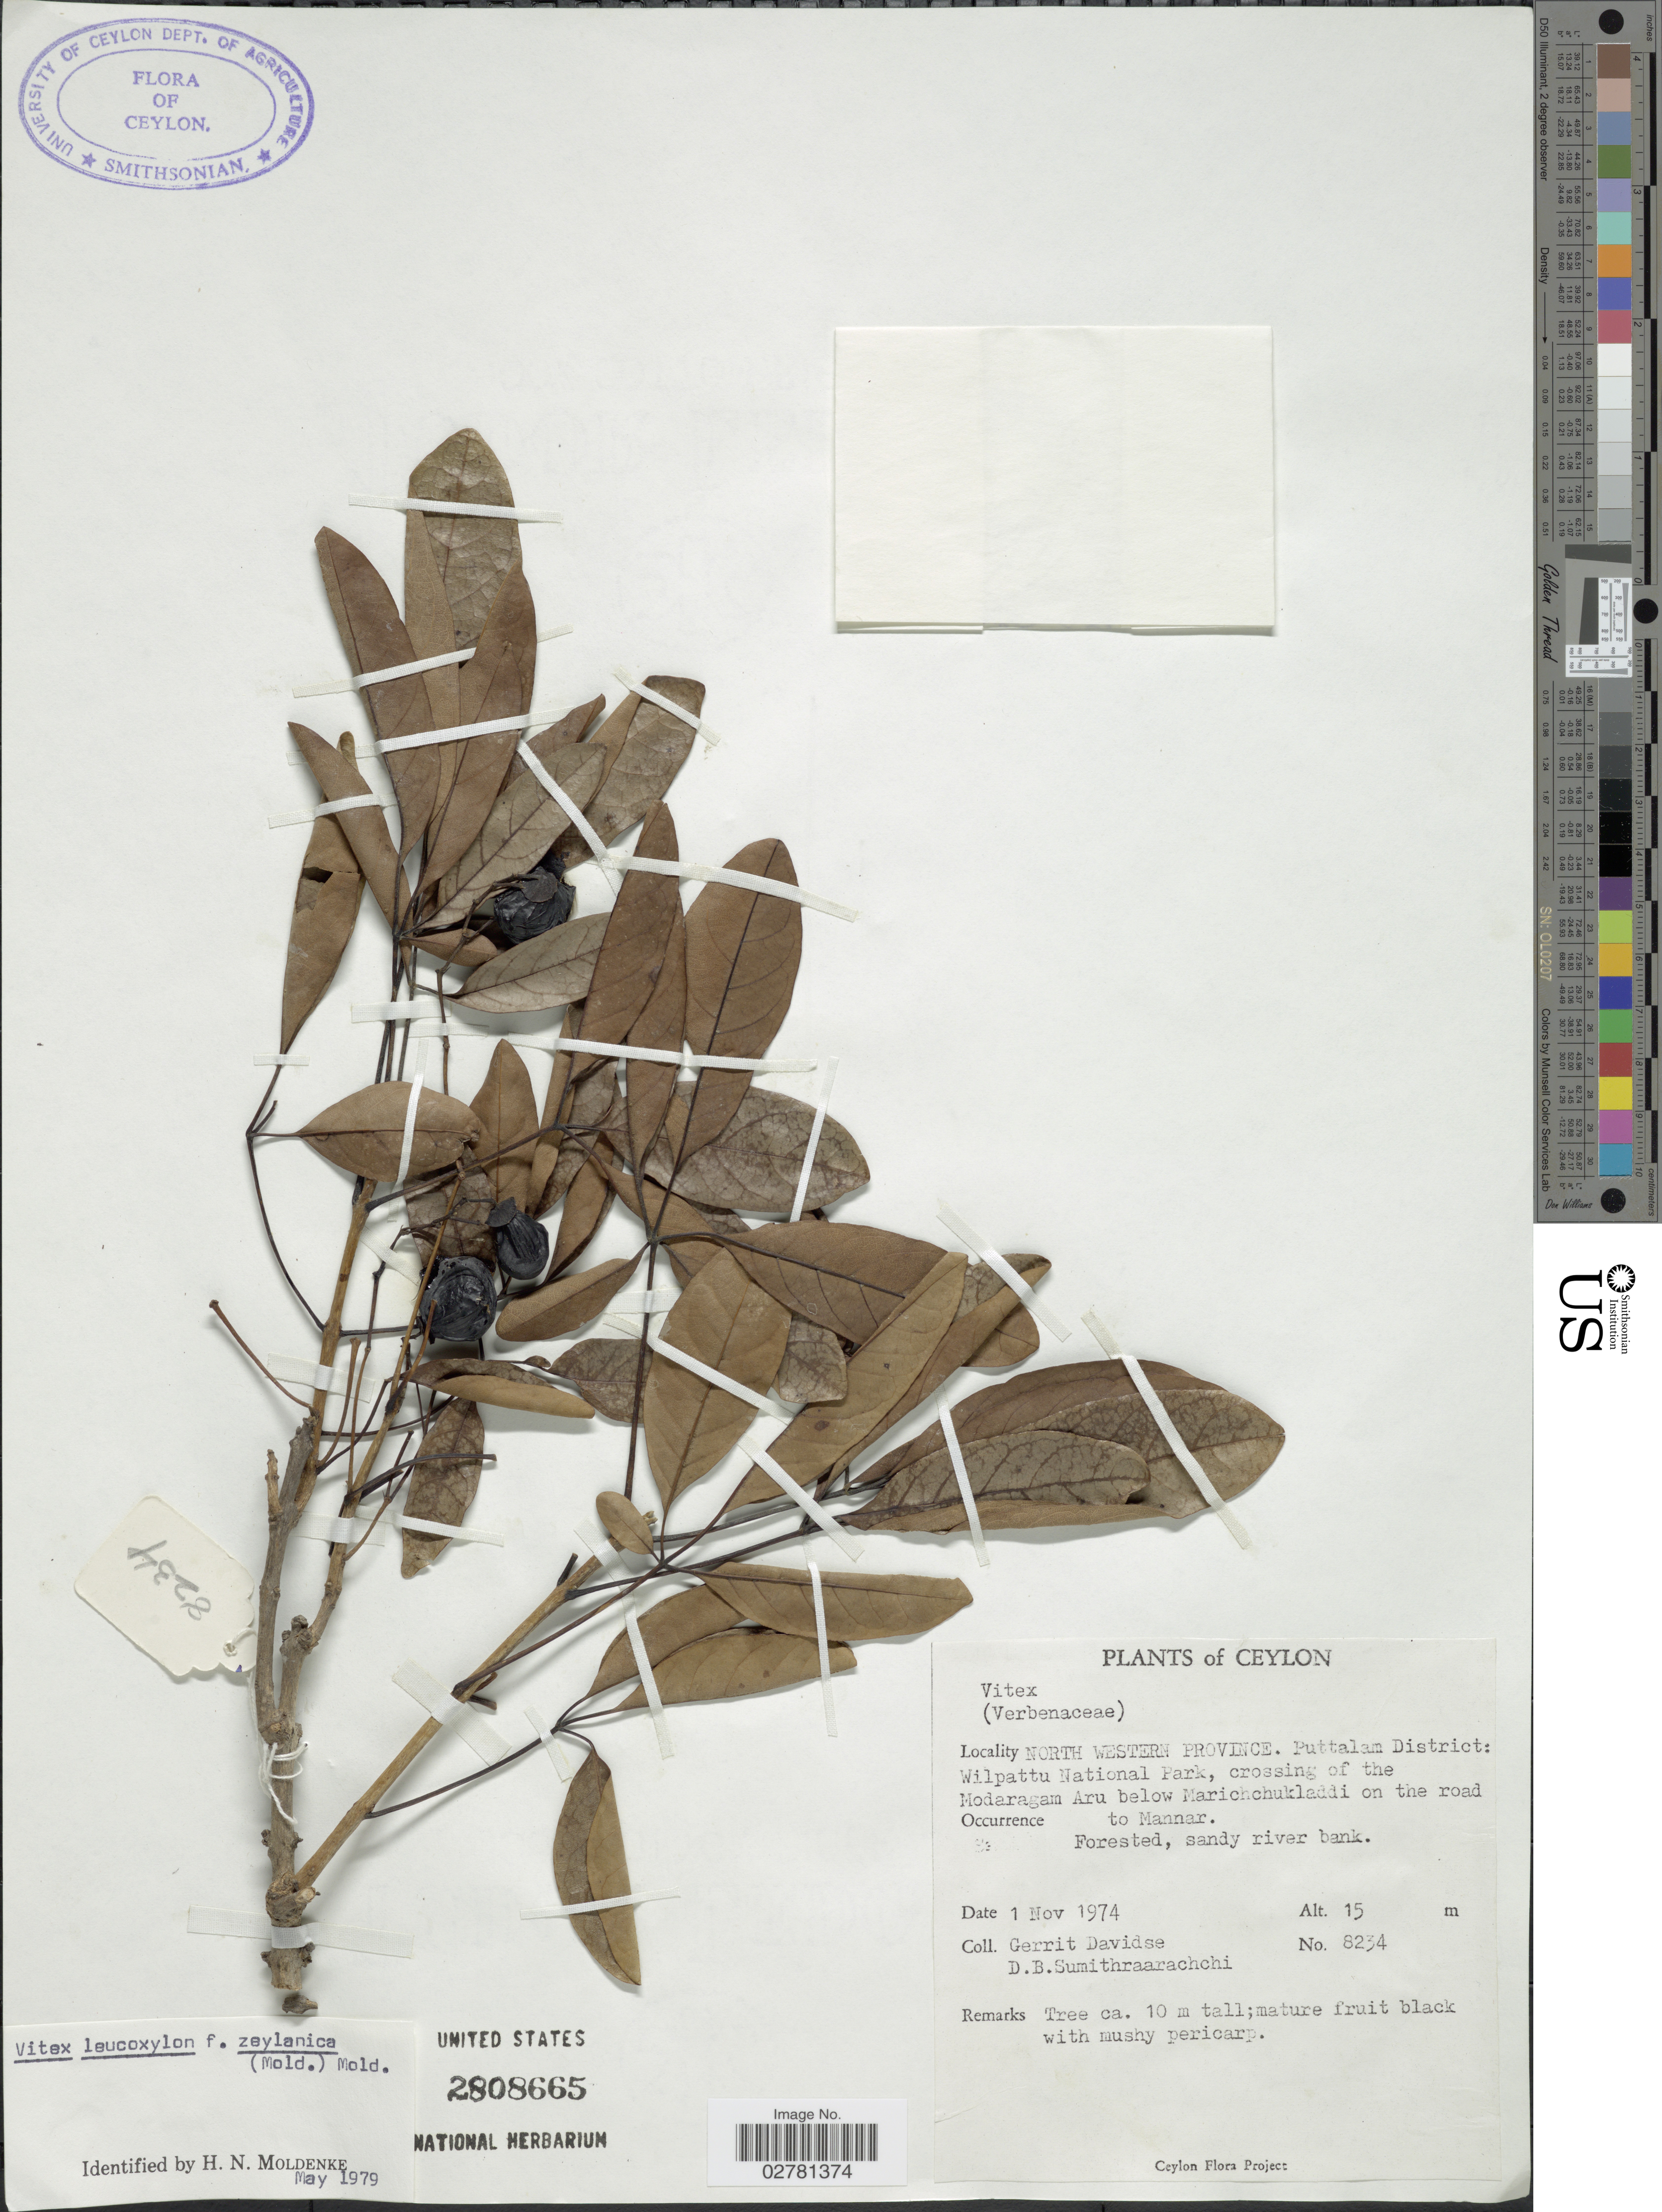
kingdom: Plantae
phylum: Tracheophyta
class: Magnoliopsida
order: Lamiales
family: Lamiaceae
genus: Vitex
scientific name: Vitex leucoxylon var. zeylanica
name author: Moldenke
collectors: G. Davidse & D. B. Sumithraarachchi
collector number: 8234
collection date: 1974-11-01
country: Sri Lanka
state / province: North Western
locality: Ceylon. Puttalam District: Wilpattu National Park, crossing of the Modaragam Aru below Marichchukladdi on the road to Mannar.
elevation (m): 15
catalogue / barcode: US 2808665